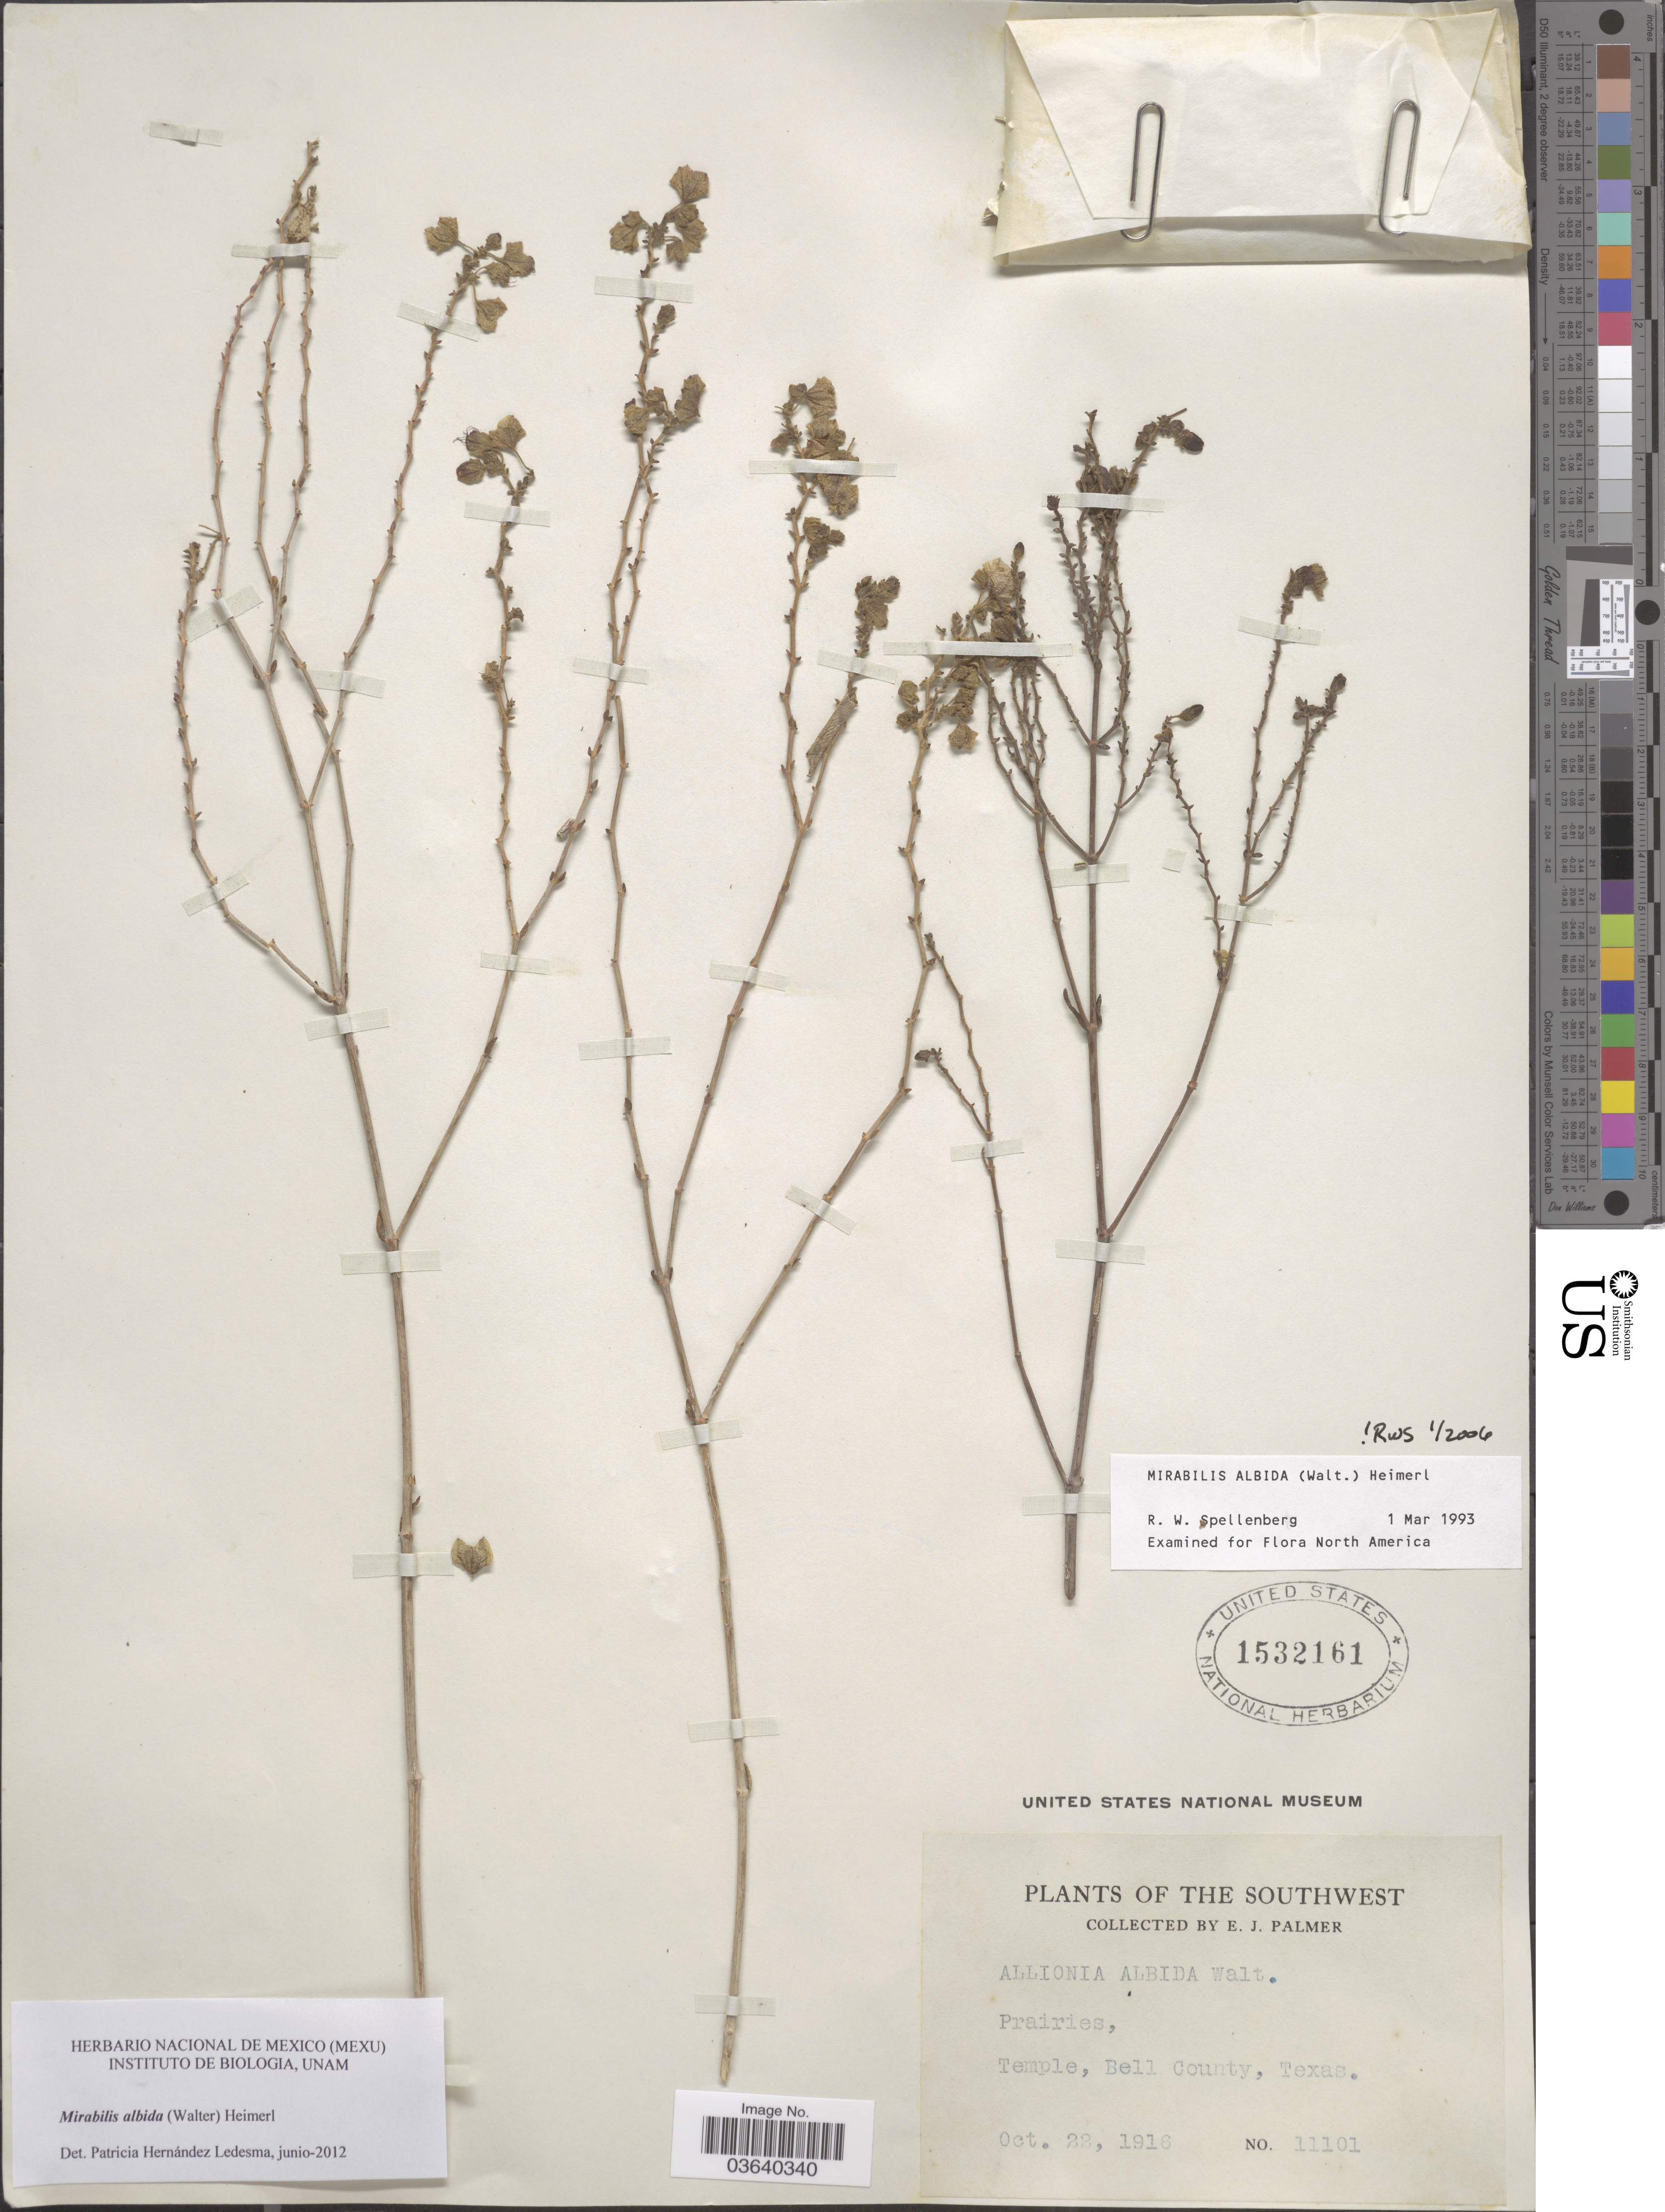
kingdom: Plantae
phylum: Tracheophyta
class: Magnoliopsida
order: Caryophyllales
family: Nyctaginaceae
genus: Mirabilis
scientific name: Mirabilis albida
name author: (Walter) Heimerl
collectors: E. J. Palmer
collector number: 11101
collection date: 1916-10-22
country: United States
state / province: Texas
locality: Southwest. Temple, Bell County.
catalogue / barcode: US 1532161